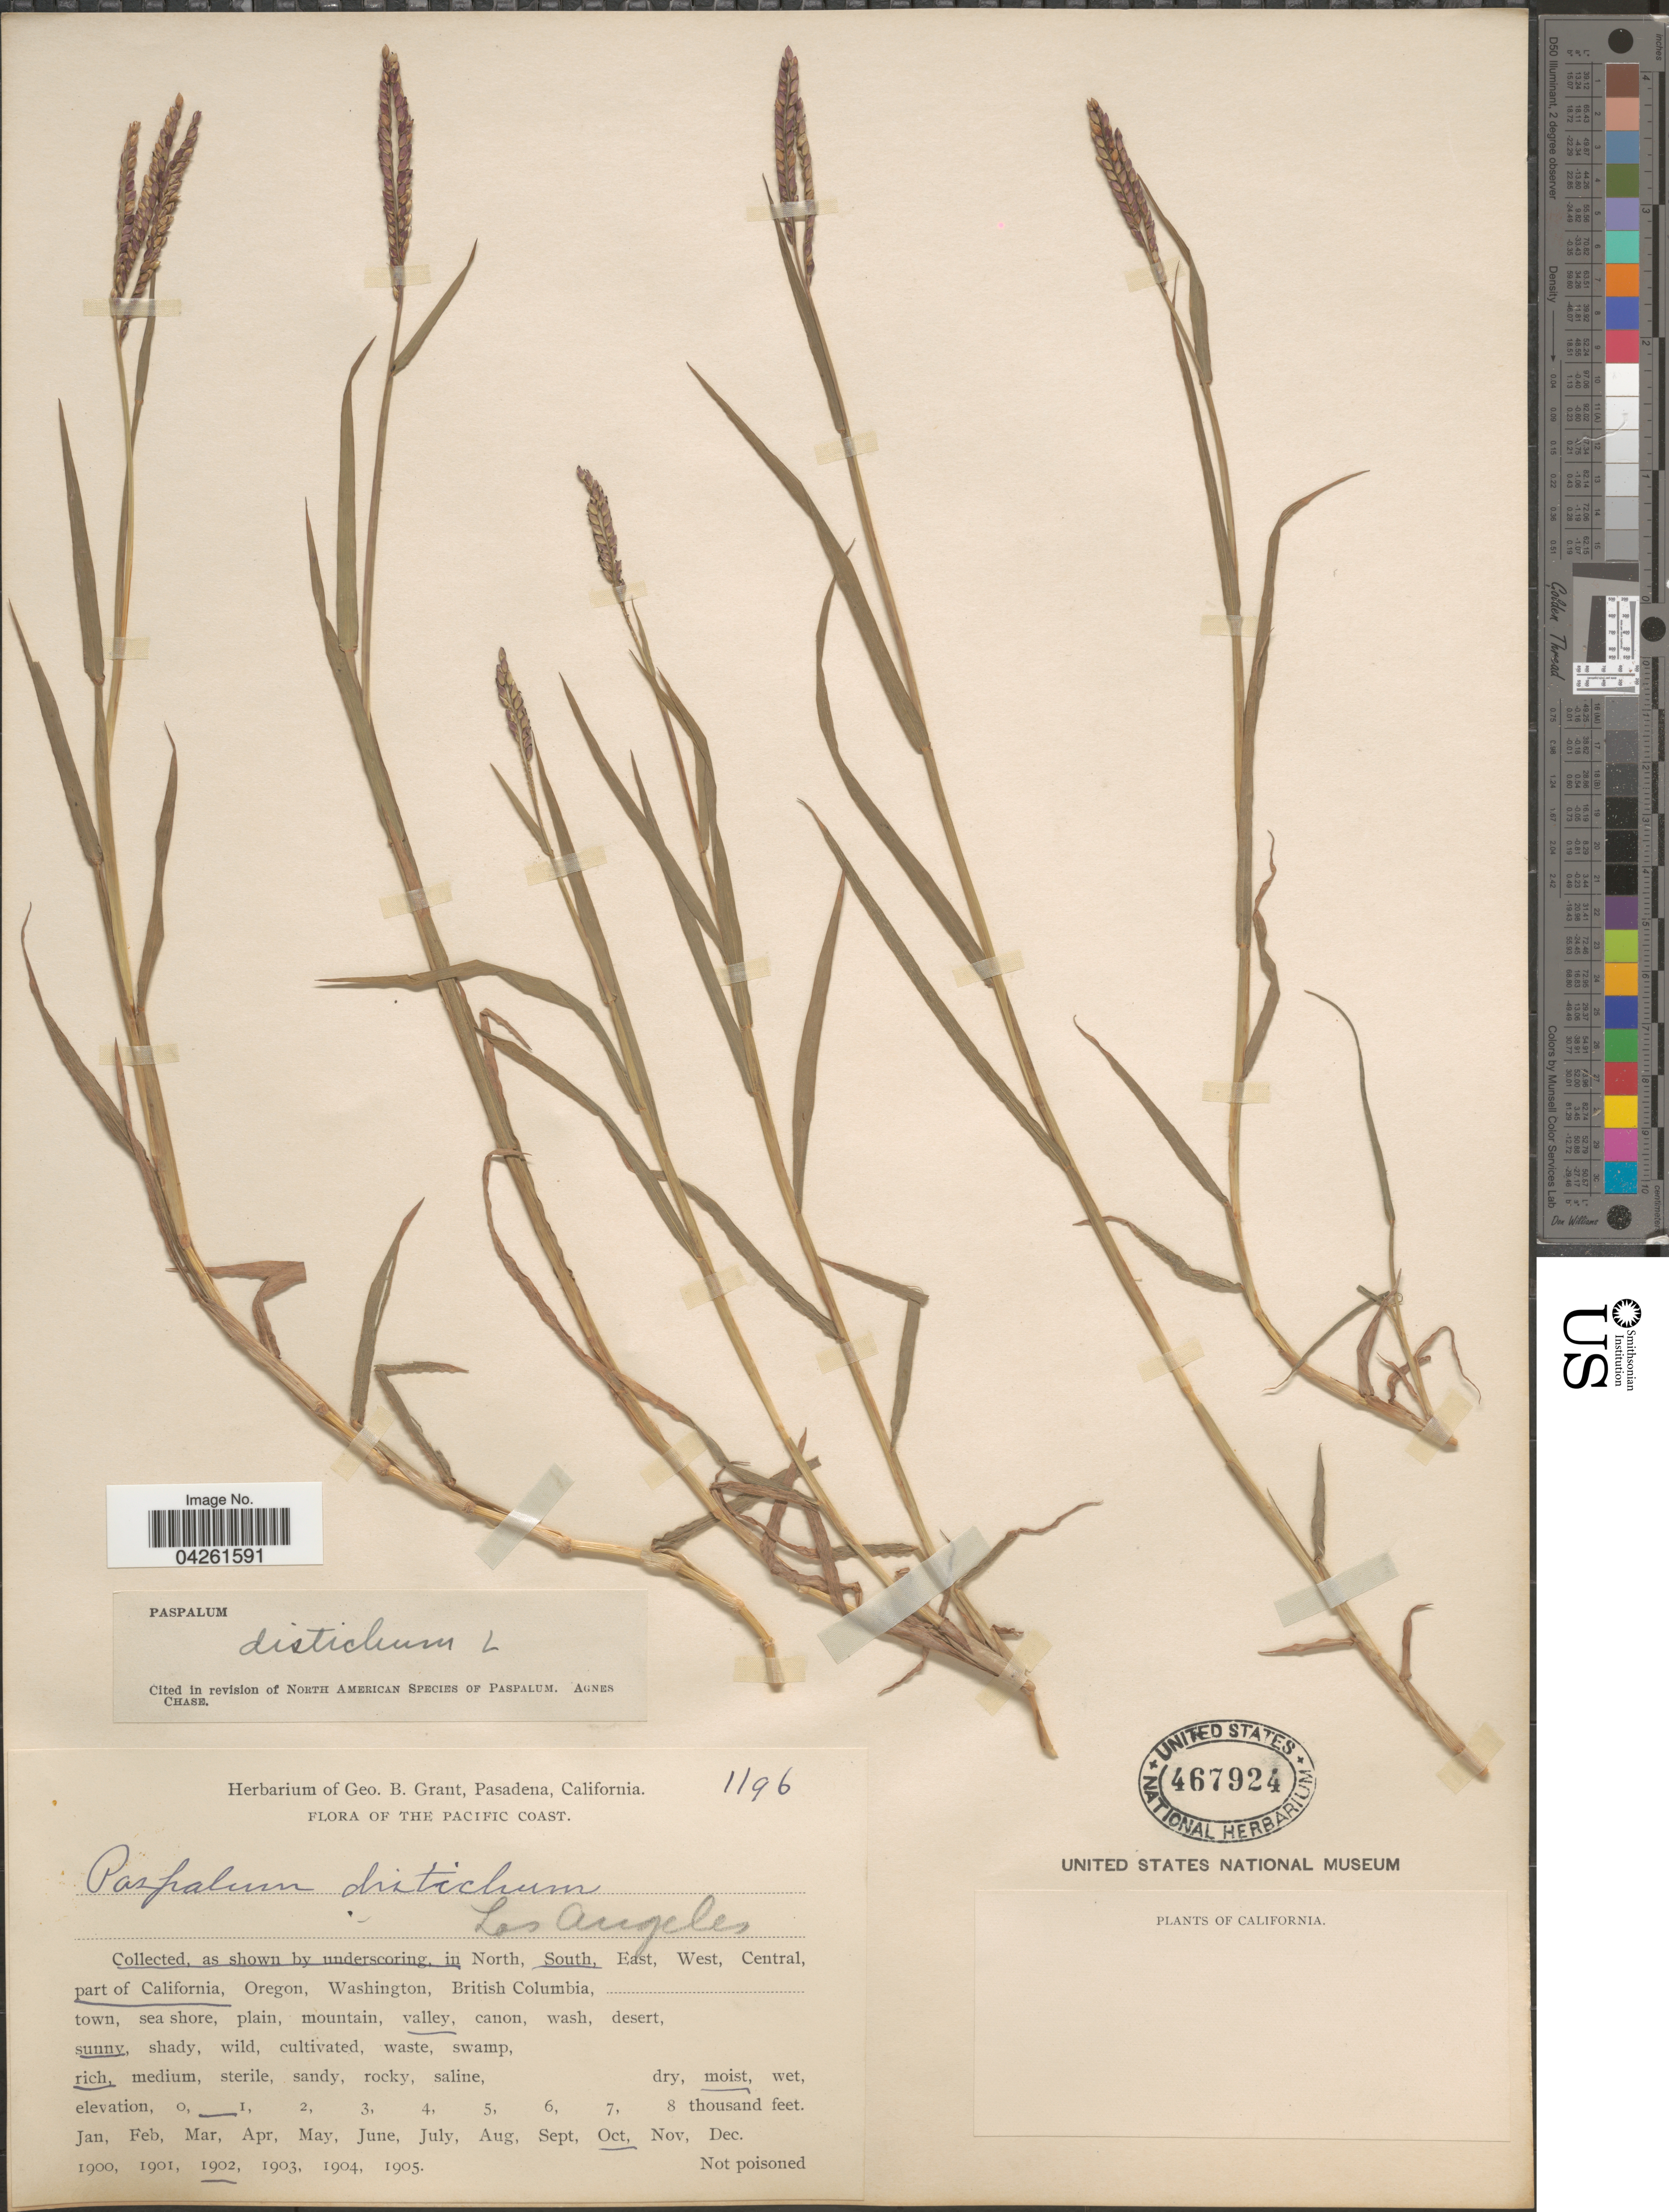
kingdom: Plantae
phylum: Tracheophyta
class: Liliopsida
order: Poales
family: Poaceae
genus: Paspalum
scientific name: Paspalum distichum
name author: L.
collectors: ex herb. Geo. B. Grant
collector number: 1196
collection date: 1902-10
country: United States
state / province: California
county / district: Los Angeles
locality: The Pacific Coast. Los Angeles. South part of California. Valley.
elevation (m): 305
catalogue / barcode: US 467924